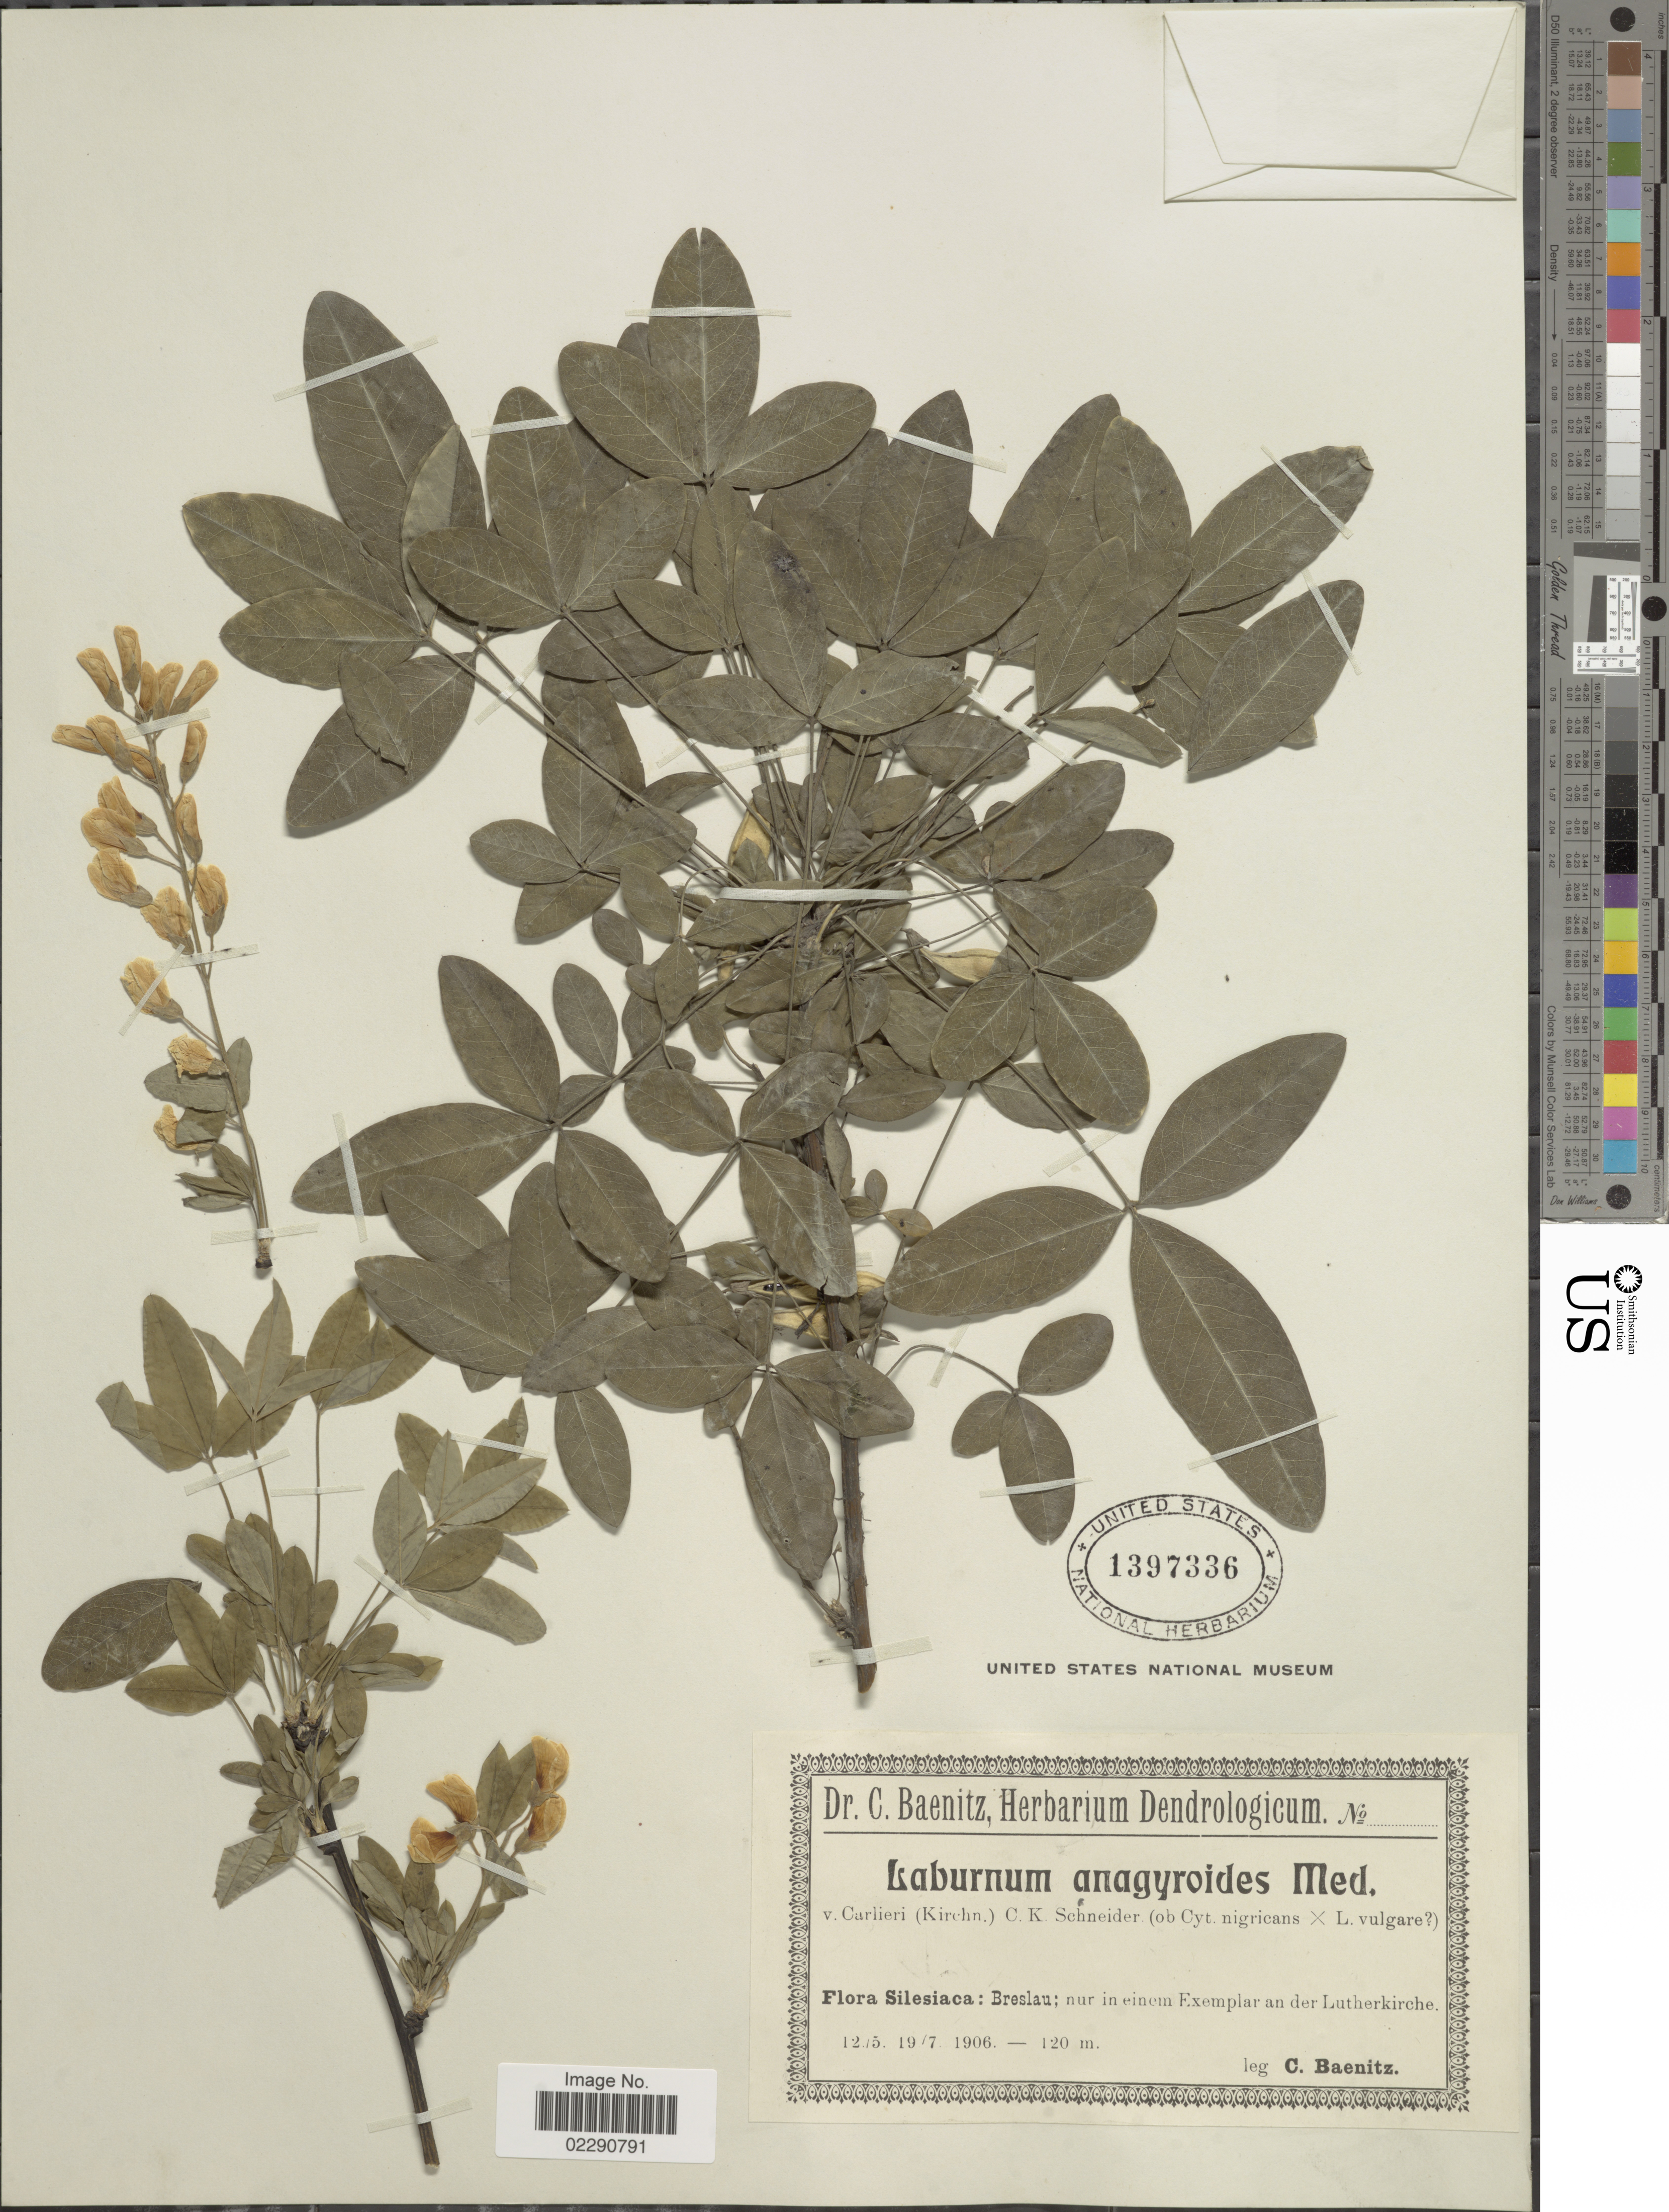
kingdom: Plantae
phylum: Tracheophyta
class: Magnoliopsida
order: Fabales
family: Fabaceae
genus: Laburnum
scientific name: Laburnum anagyroides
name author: Medik.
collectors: C. G. Baenitz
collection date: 1906-05-12/1906-07-19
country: Poland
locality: Silesiaca, Breslau, nur in einem Exemplar an der Lutherkirche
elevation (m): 120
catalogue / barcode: US 1397336